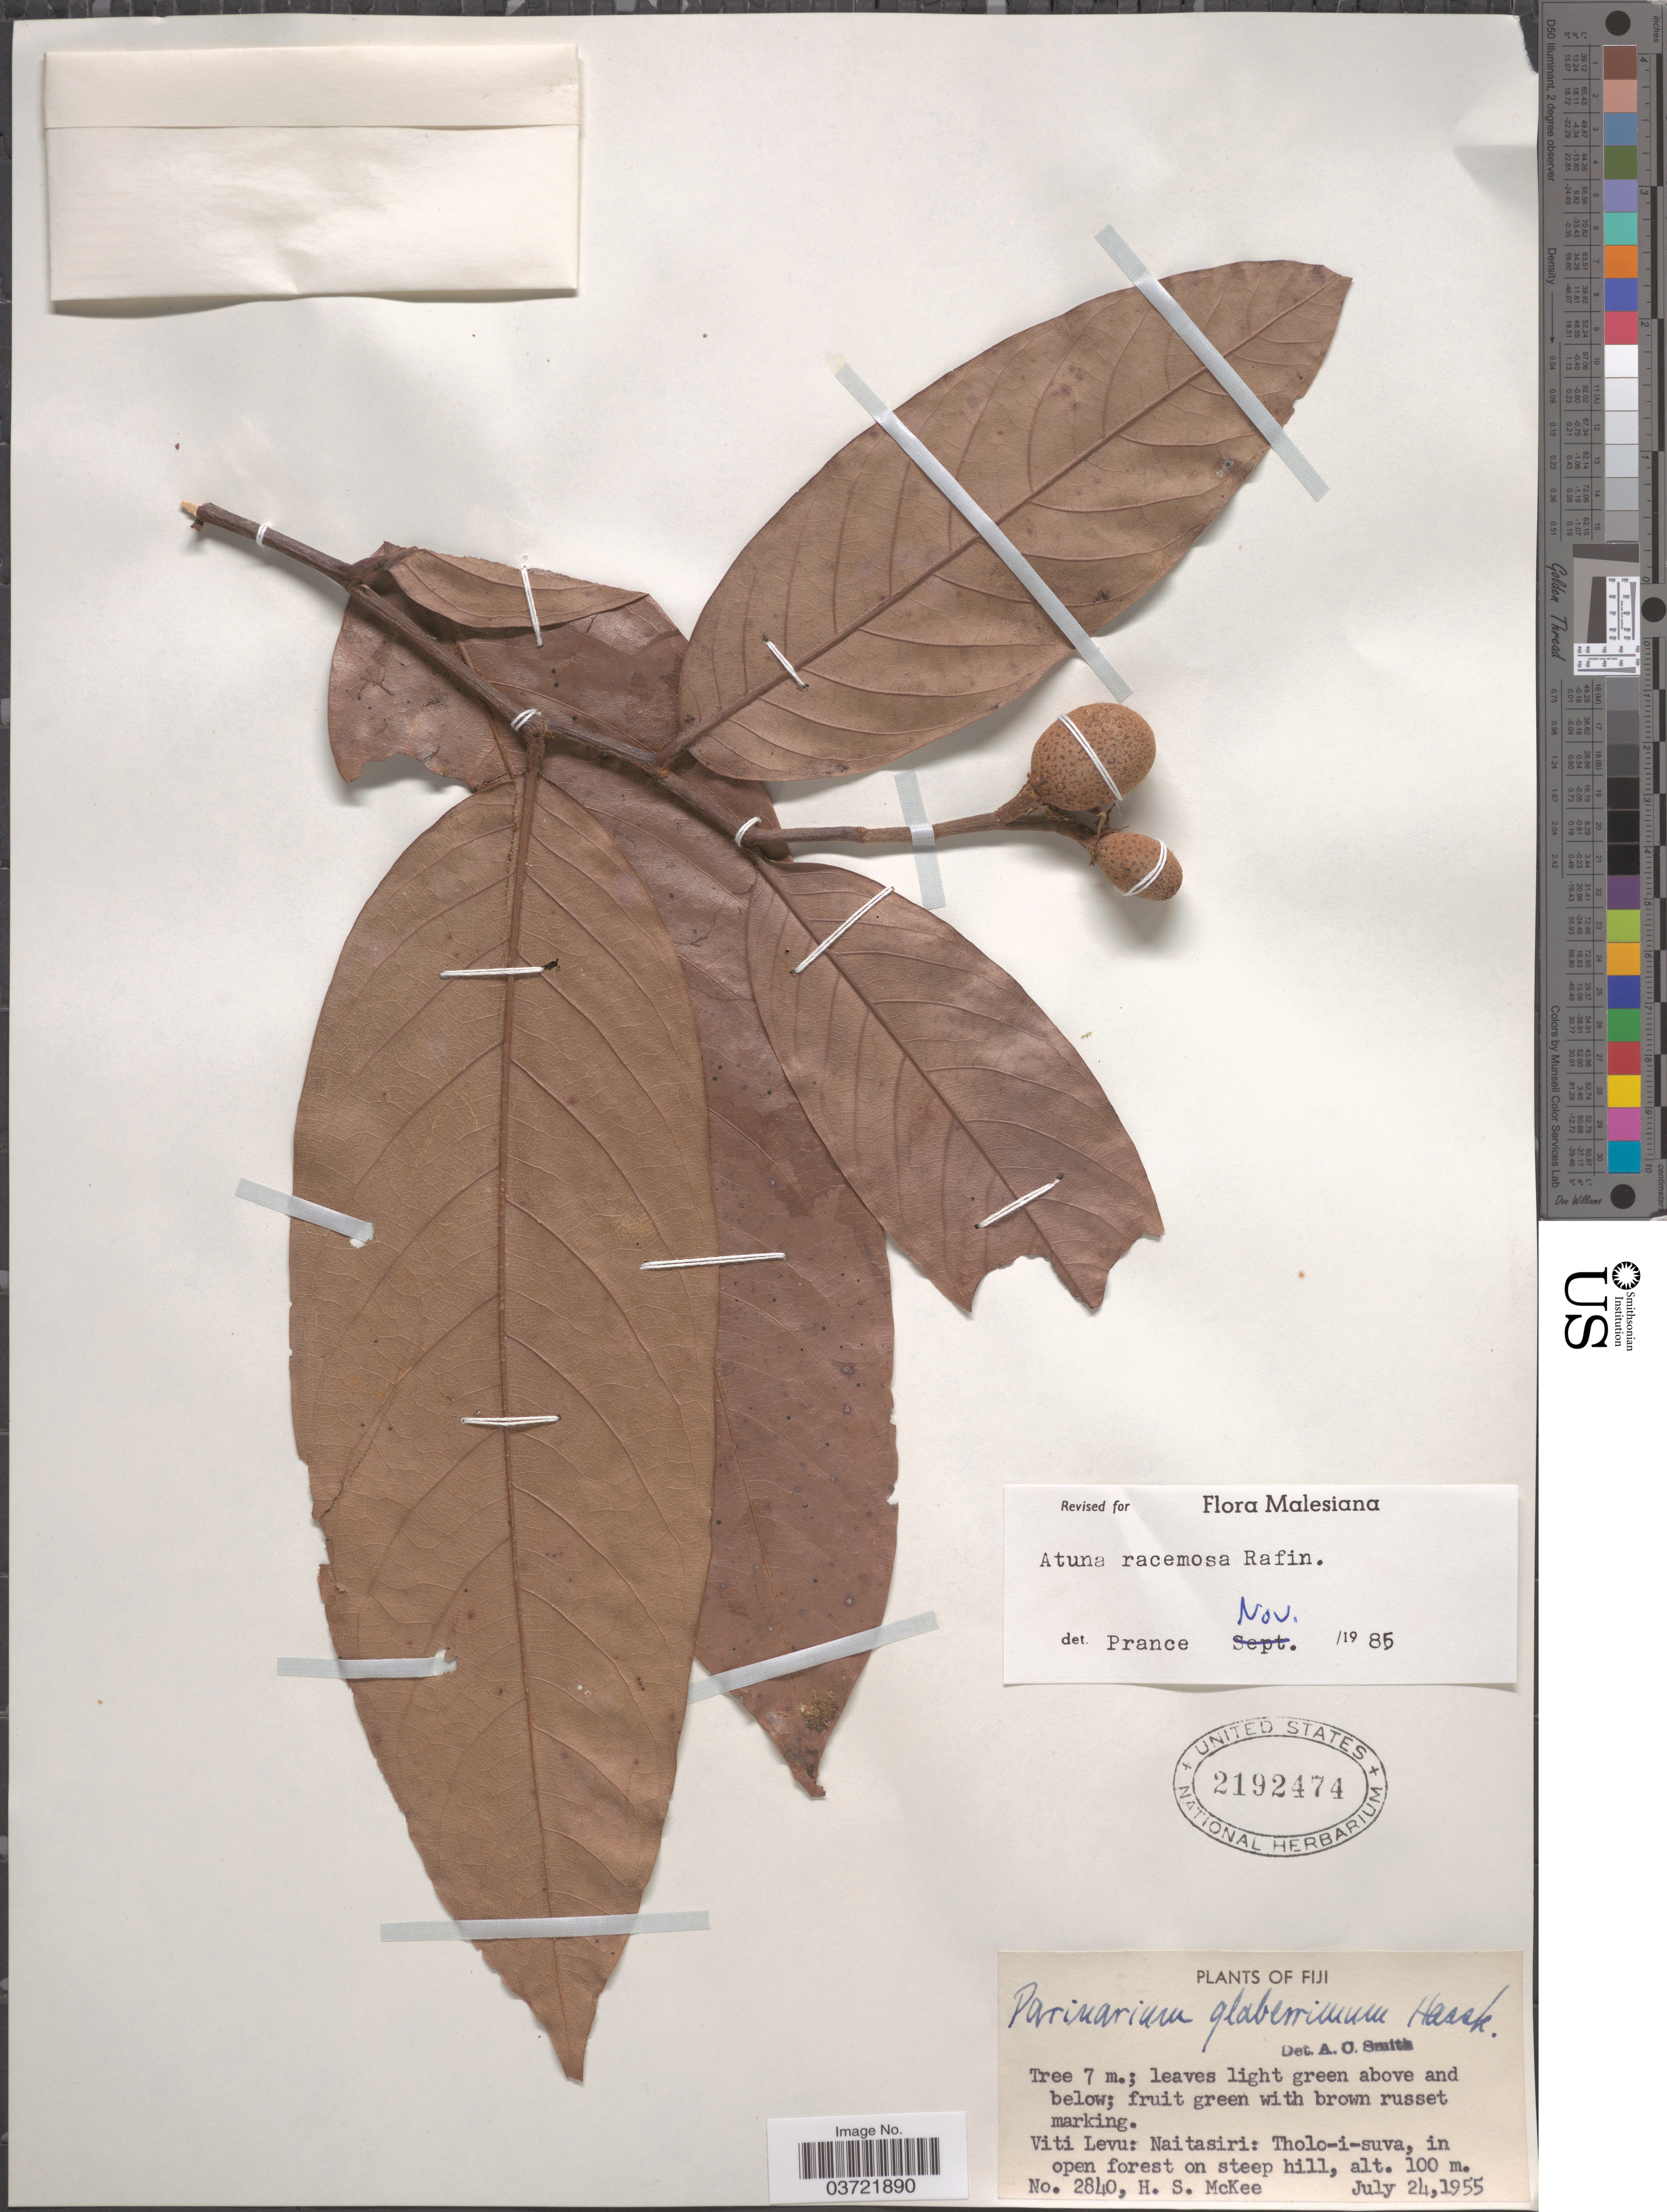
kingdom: Plantae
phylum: Tracheophyta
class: Magnoliopsida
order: Malpighiales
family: Chrysobalanaceae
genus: Atuna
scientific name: Atuna racemosa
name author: Raf.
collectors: H. S. McKee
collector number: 2840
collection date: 1955-07-24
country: Fiji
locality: Viti Levu: Naitasiri: Tholo-i-suva.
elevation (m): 100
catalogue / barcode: US 2192474